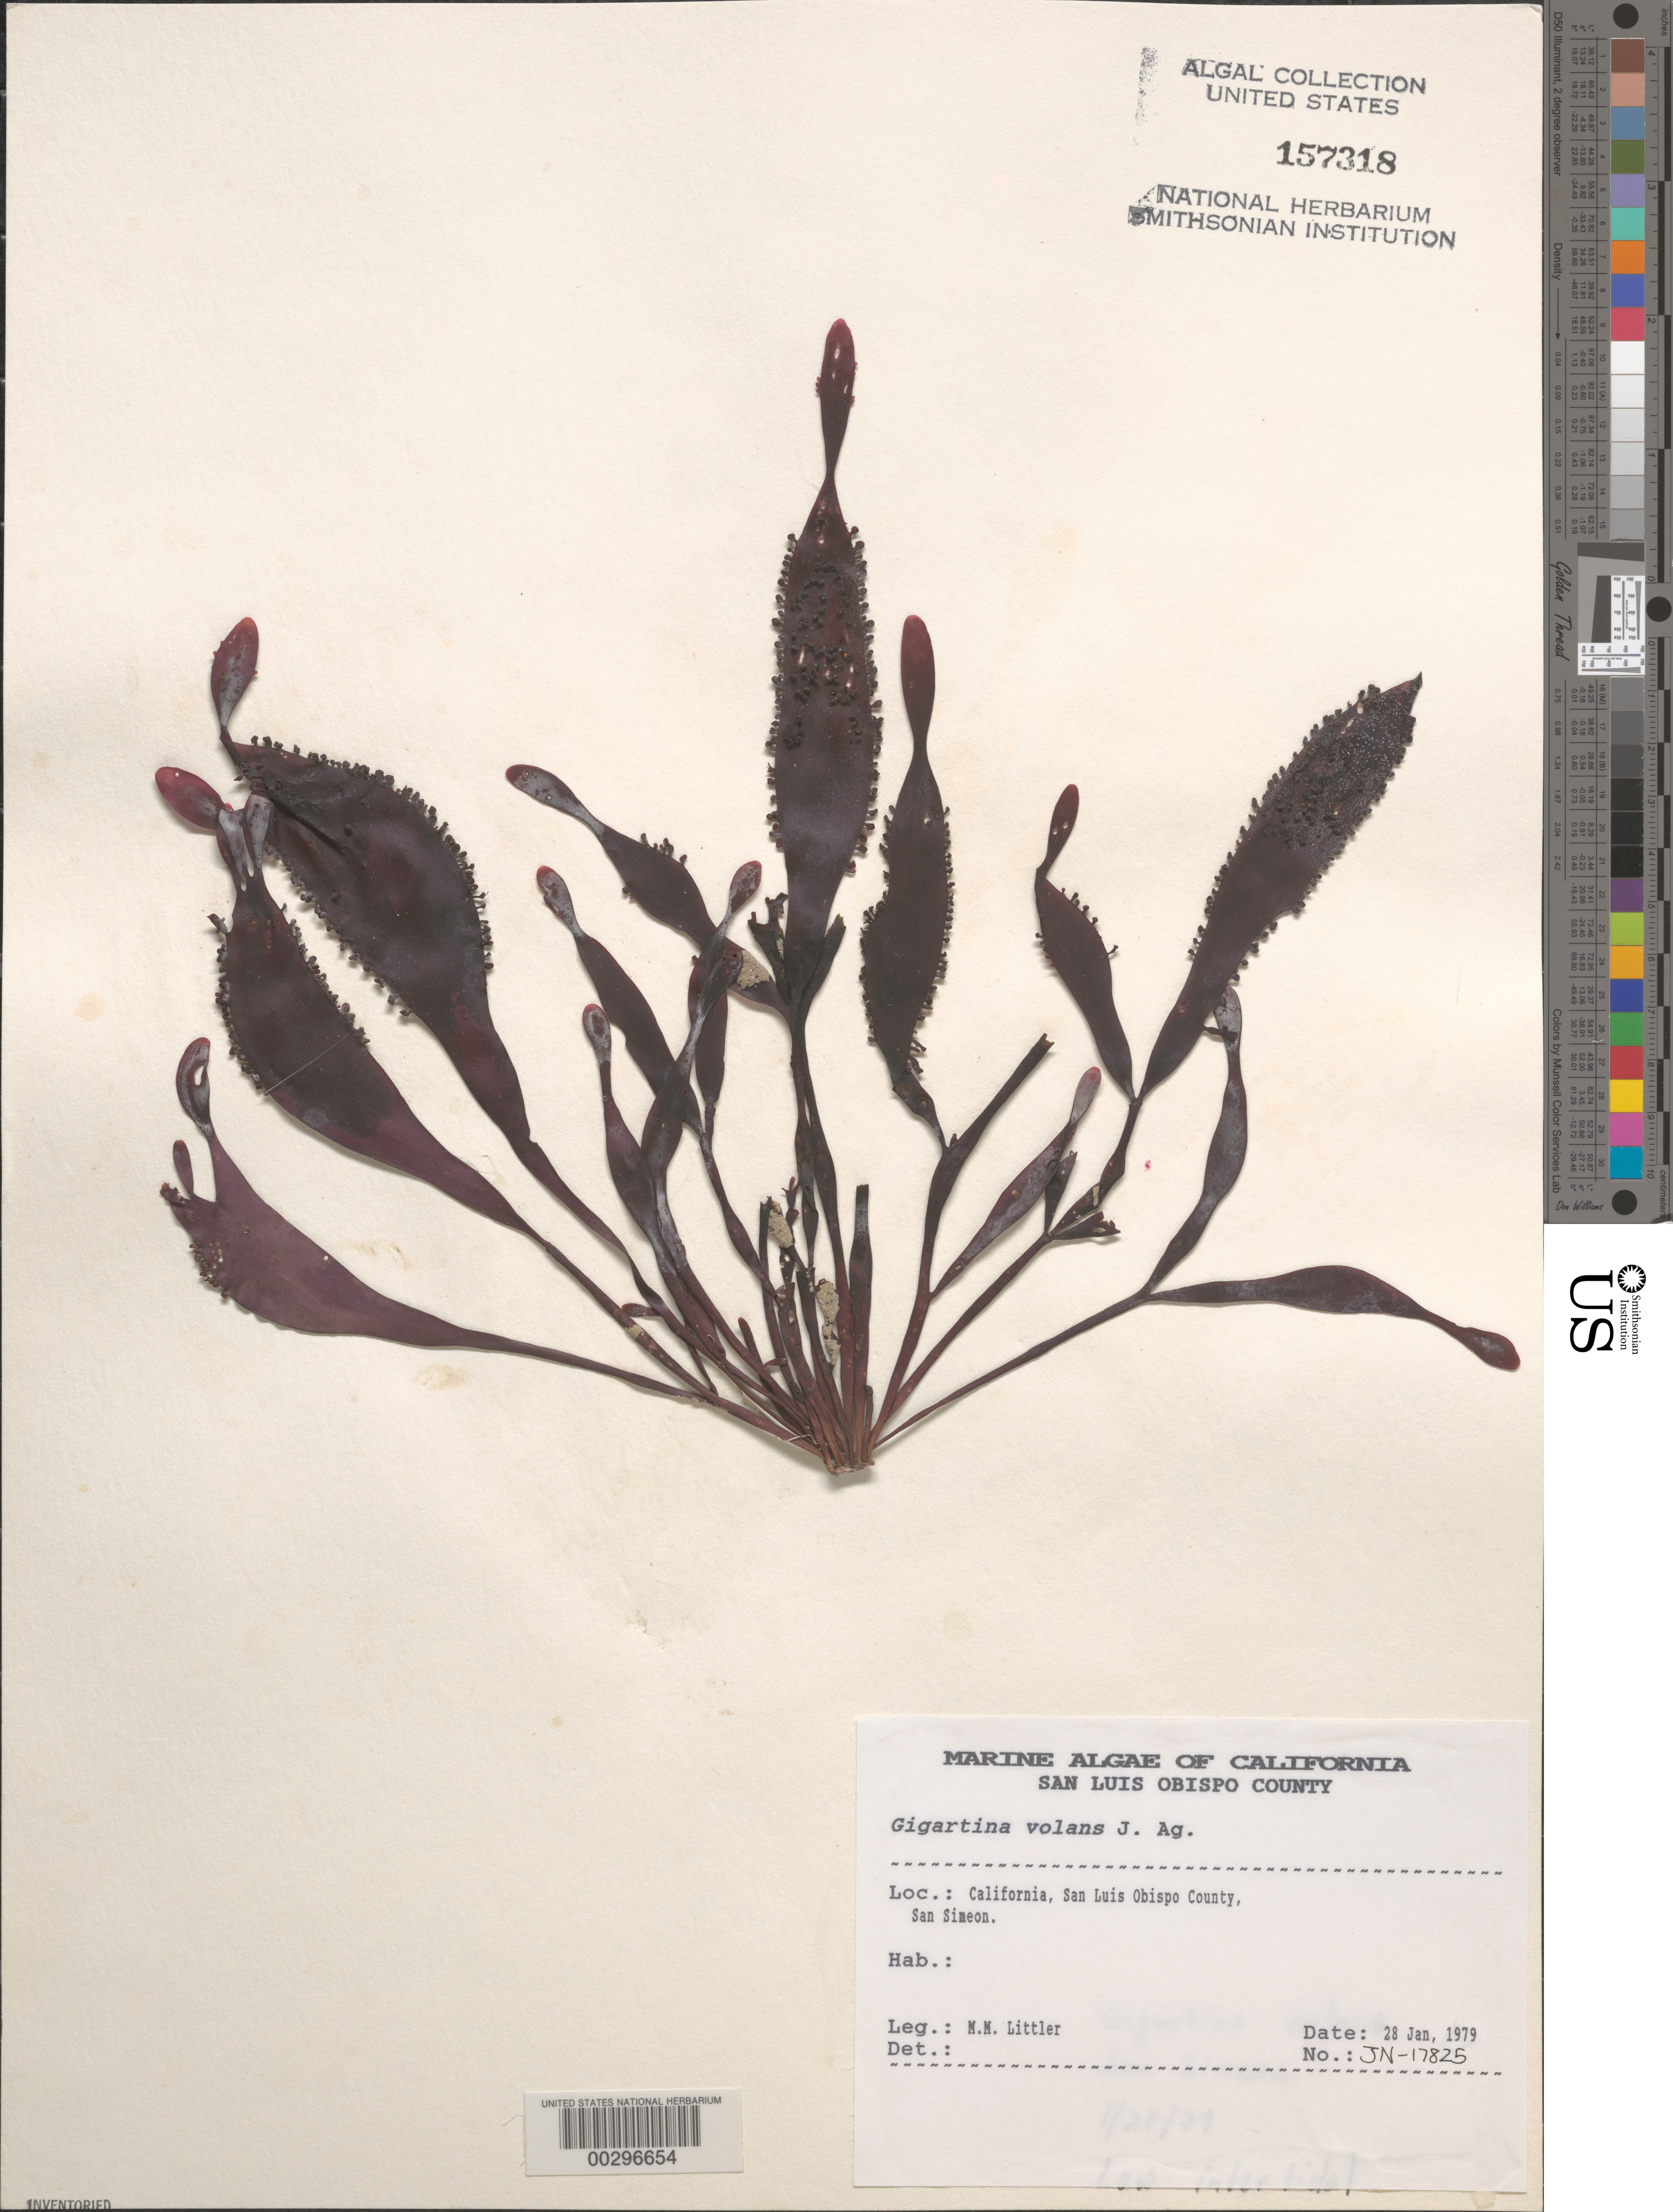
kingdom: Plantae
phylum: Rhodophyta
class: Florideophyceae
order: Gigartinales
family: Gigartinaceae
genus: Mazzaella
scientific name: Mazzaella volans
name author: (C. Agardh) Fredericq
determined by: Algae name updating Project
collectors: M. M. Littler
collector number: Jn-17825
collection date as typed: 28 Jan 1979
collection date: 1979-01-28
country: United States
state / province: California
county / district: San Luis Obispo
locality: San Simeon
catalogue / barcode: US 157318